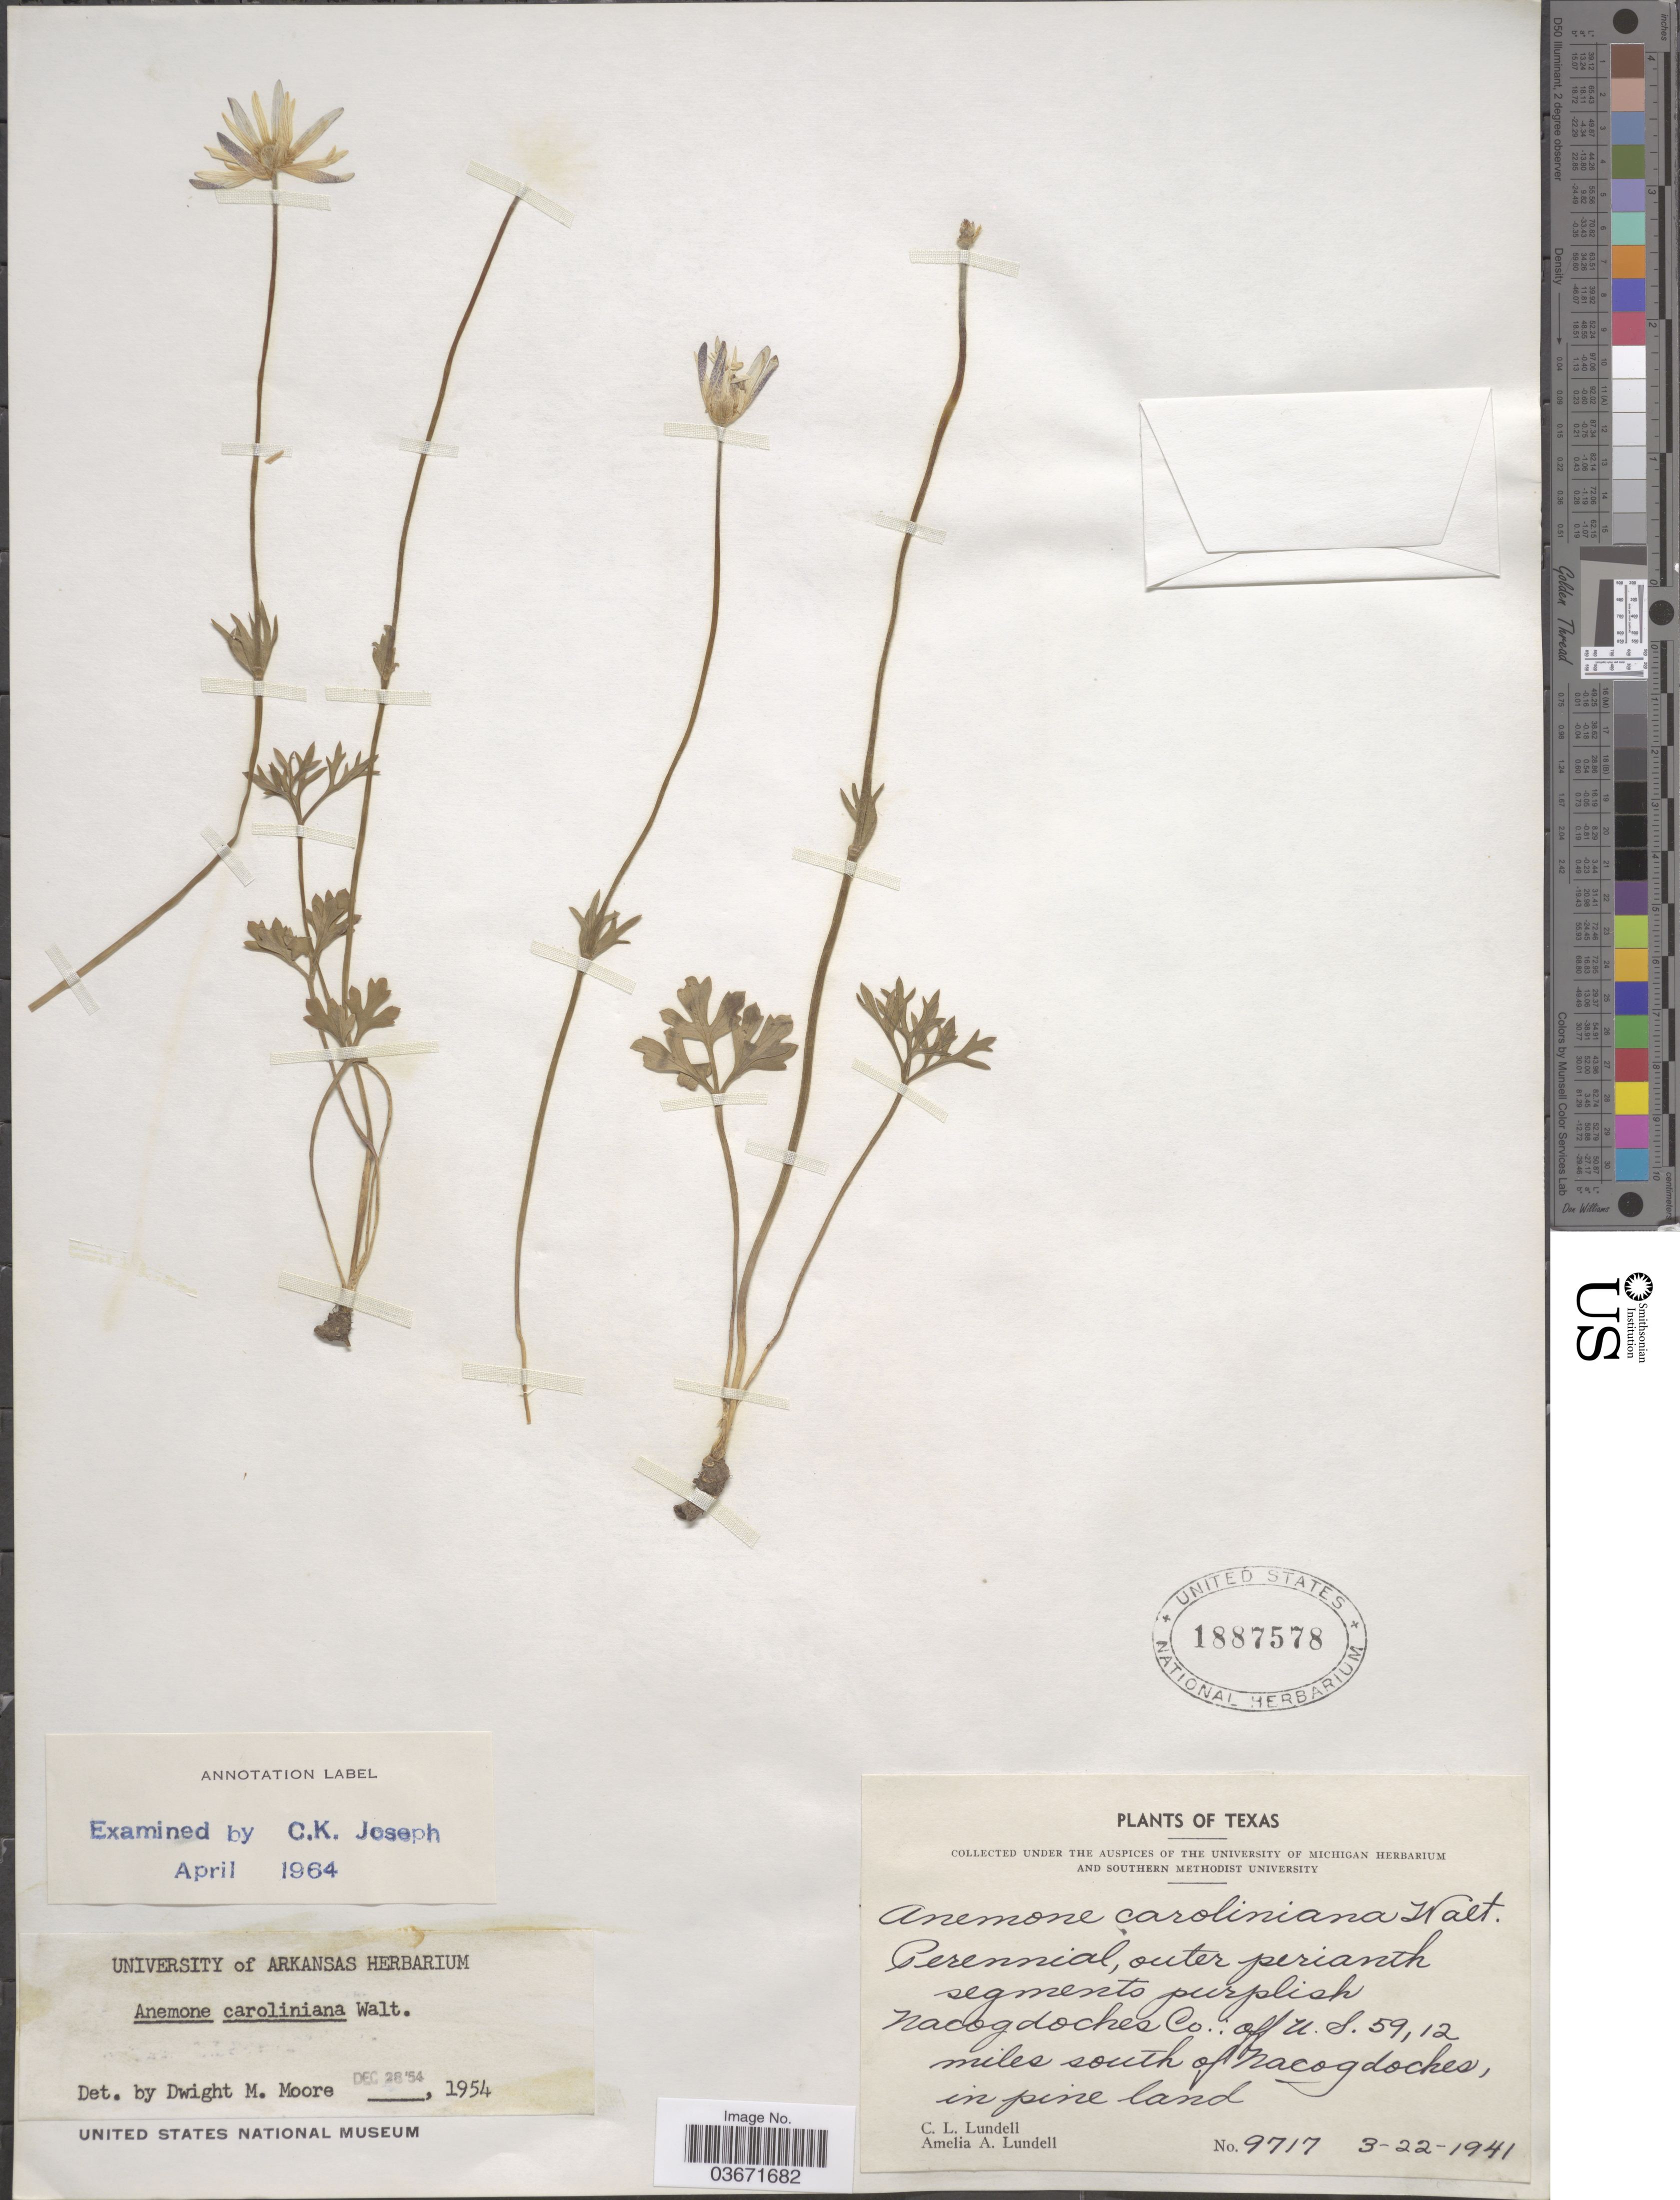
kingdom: Plantae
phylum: Tracheophyta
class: Magnoliopsida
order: Ranunculales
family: Ranunculaceae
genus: Anemone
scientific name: Anemone caroliniana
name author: Walter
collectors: C. L. Lundell & A. A. Lundell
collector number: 9717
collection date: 1941-03-22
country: United States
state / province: Texas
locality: Nacogdoches Co.: off U.S. 59, 12 miles south of Nacogdoches.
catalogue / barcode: US 1887578